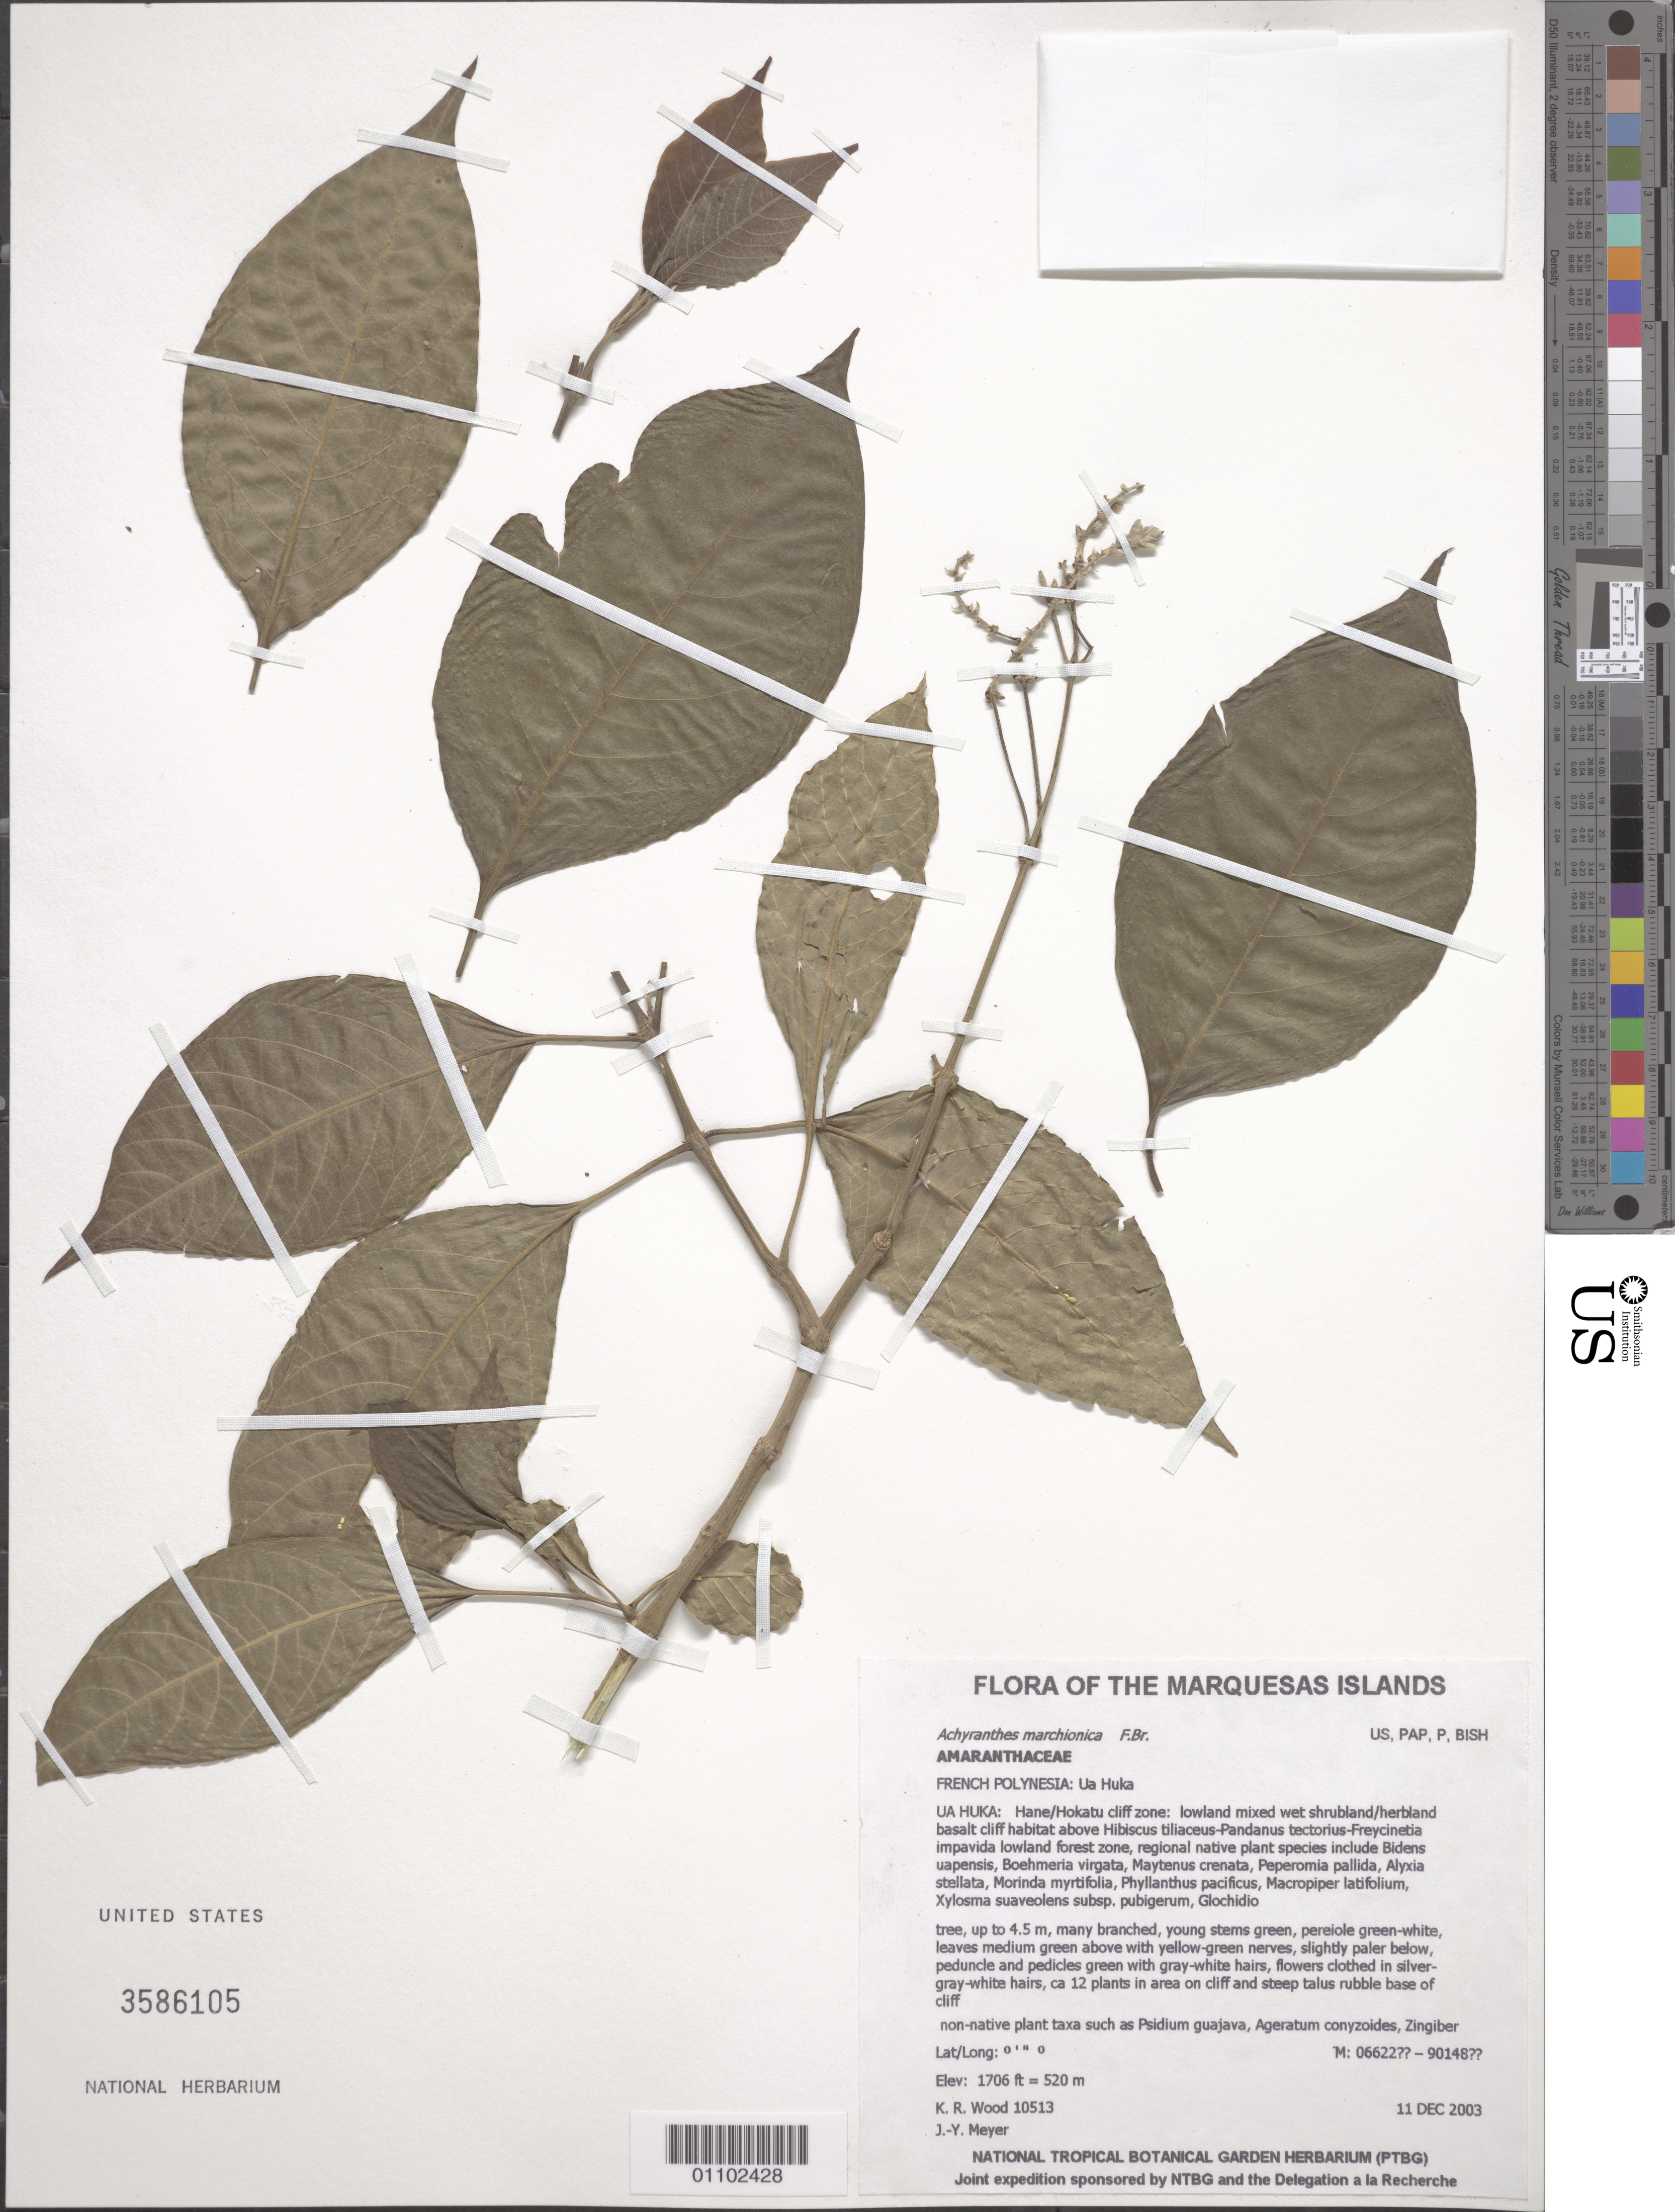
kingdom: Plantae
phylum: Tracheophyta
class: Magnoliopsida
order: Caryophyllales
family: Amaranthaceae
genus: Achyranthes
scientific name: Achyranthes marchionica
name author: F. Br.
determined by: Lorence, David H., (PTBG), National Tropical Botanical Garden (UNITED STATES)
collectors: K. R. Wood & J.-Y. Meyer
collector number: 10513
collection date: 2003-12-11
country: French Polynesia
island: Ua Huka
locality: Hane/Hokatu cliff zone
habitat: Cliff zone, E aspect, steep slope, scattered, mesic to wet. Lowland mixed wet shrubland/herbland basalt cliff habitat above Hibiscus tiliaceus-Pandanus tectorius-Freycinetia impavida lowland forest zone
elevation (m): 520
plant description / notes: Competition with non-native plant taxa such as Psidium guajava, Ageratum conyzoides, Zingiber zerumbet, Paspalum conjugatum, Coffea arabica, Oplismenus compositus, and Kyllinga brevifolia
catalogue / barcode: US 3586105